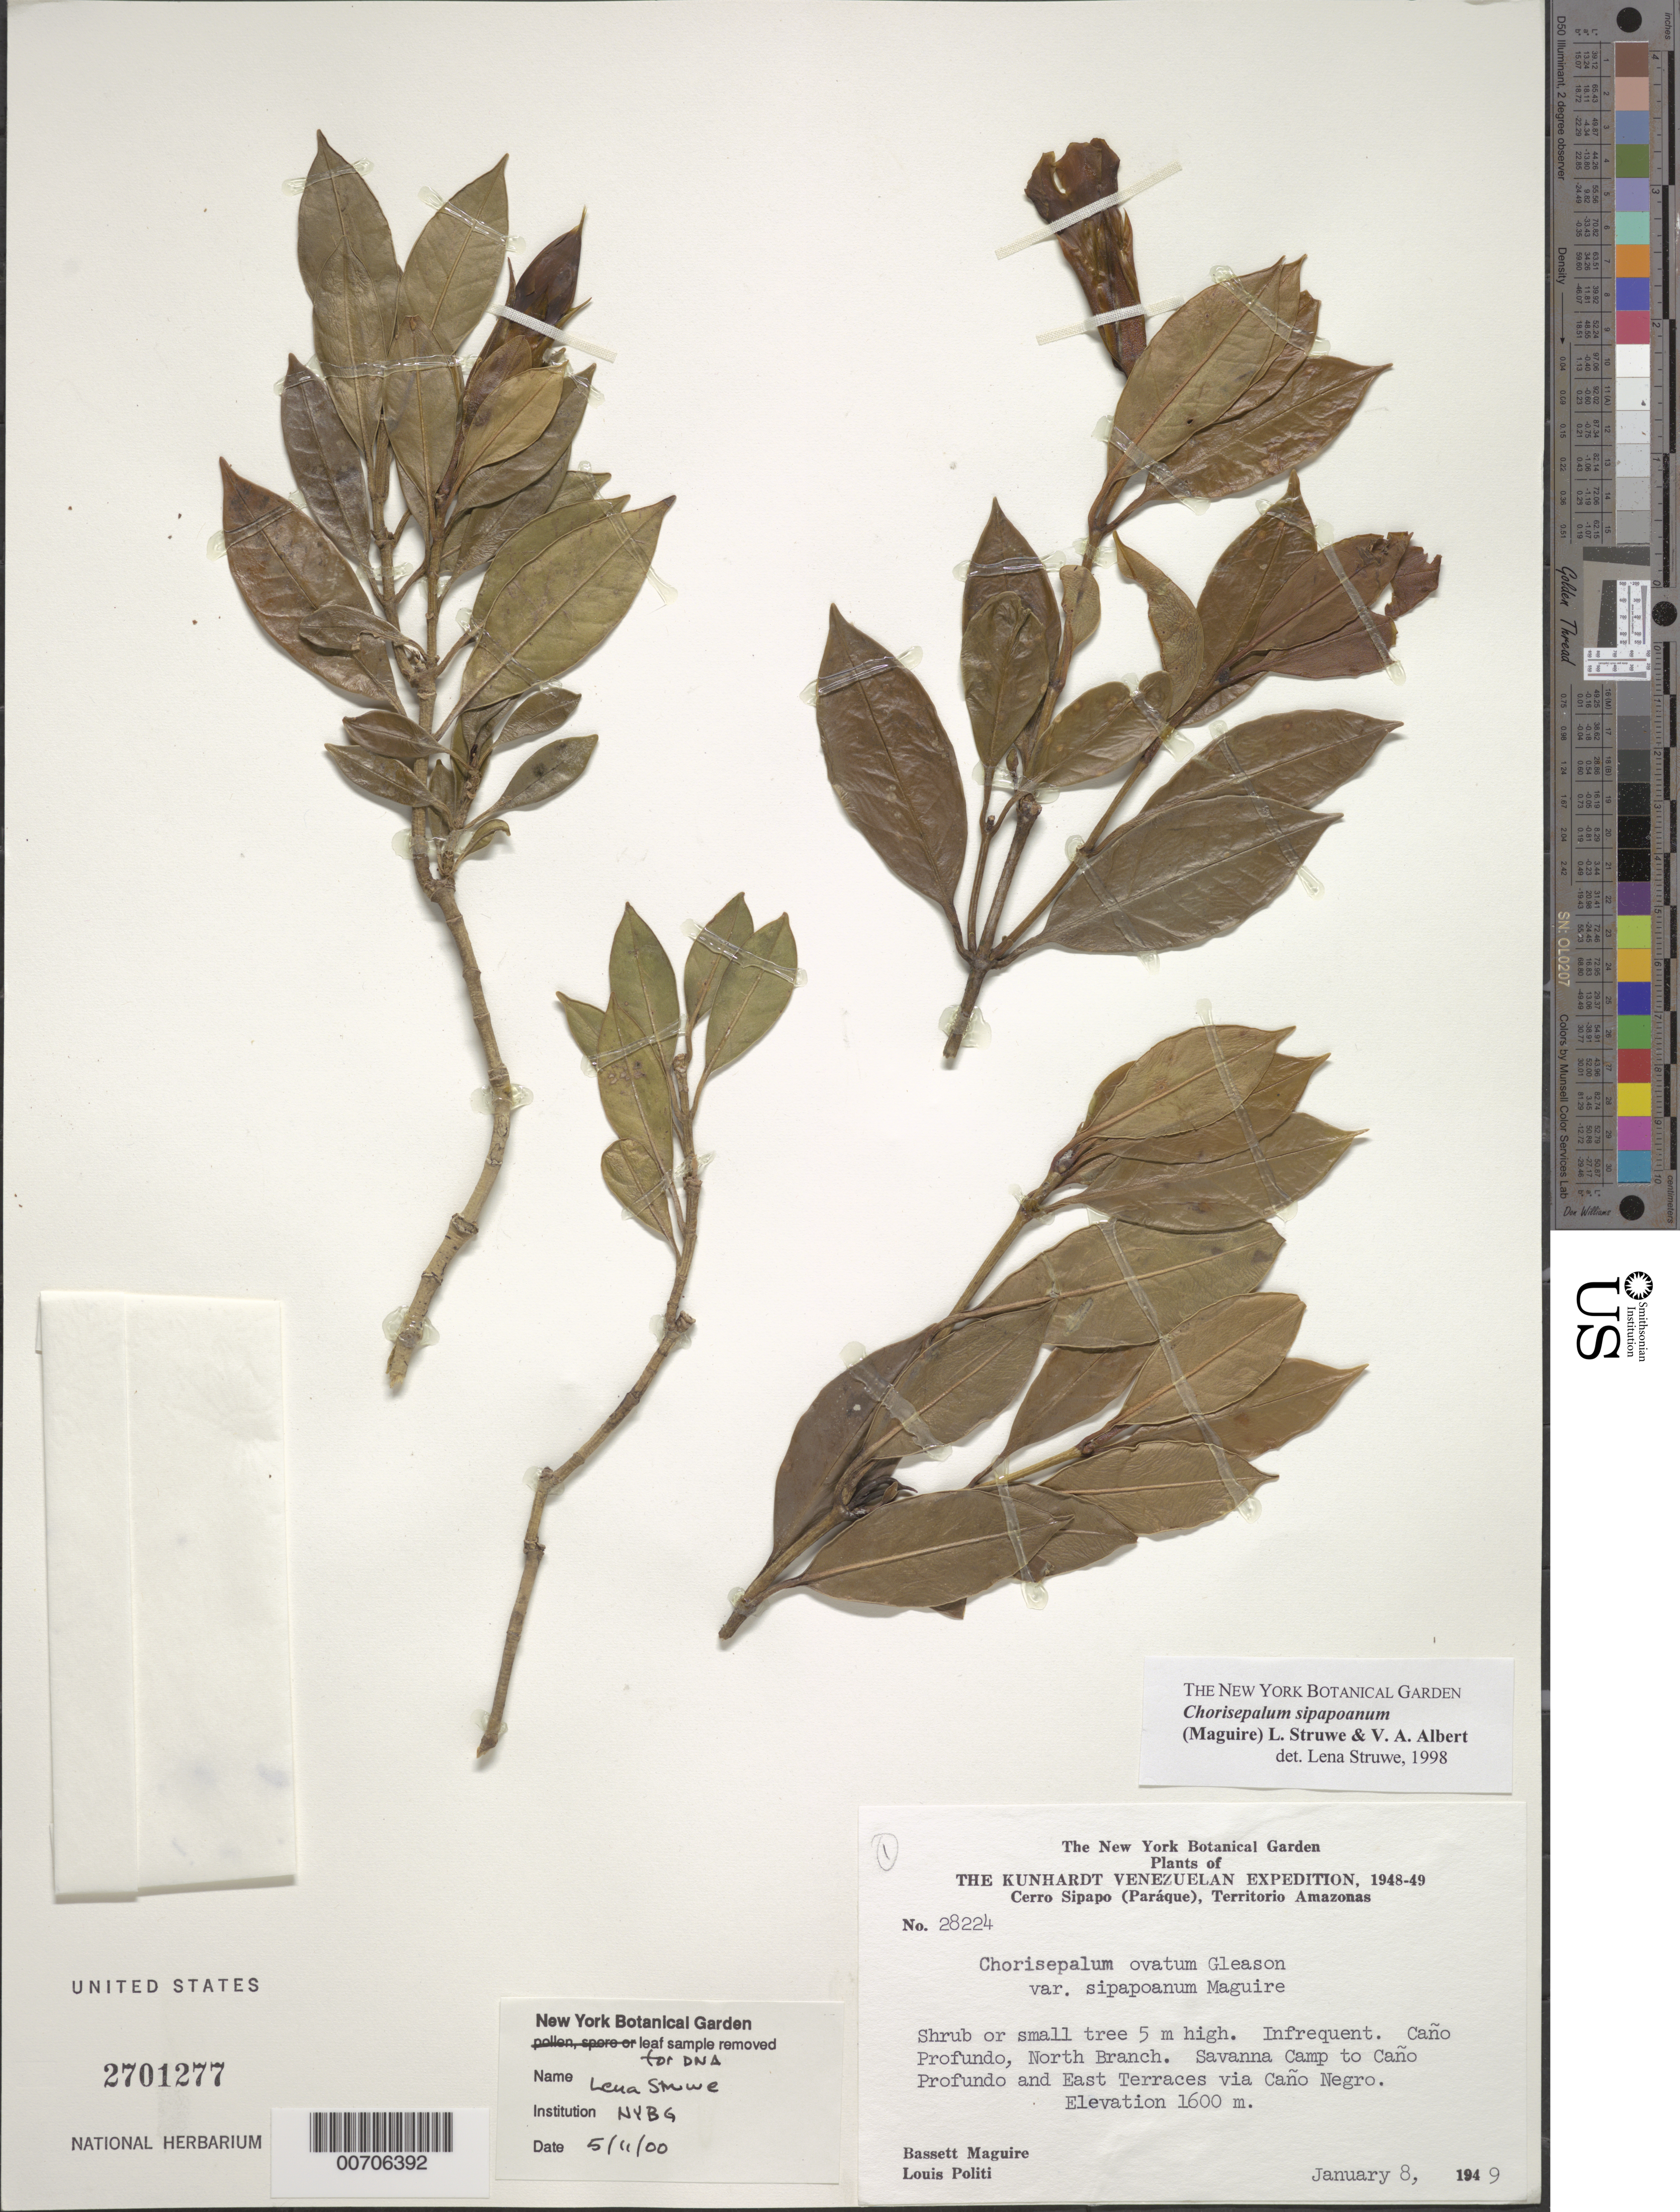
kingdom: Plantae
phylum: Tracheophyta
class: Magnoliopsida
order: Gentianales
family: Gentianaceae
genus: Chorisepalum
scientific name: Chorisepalum sipapoanum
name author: (Maguire) Struwe & V.A. Albert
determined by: Struwe, L.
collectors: B. Maguire & L. Politi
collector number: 28224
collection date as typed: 8-Jan-49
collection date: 1949-01-08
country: Venezuela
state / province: Amazonas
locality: Cerro Sipapo (Paráque), Caño Profundo, north branch. Savanna Camp to Caño Profundo and East Terraces via Caño Negro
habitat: Savanna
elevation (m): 1600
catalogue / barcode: US 2701277